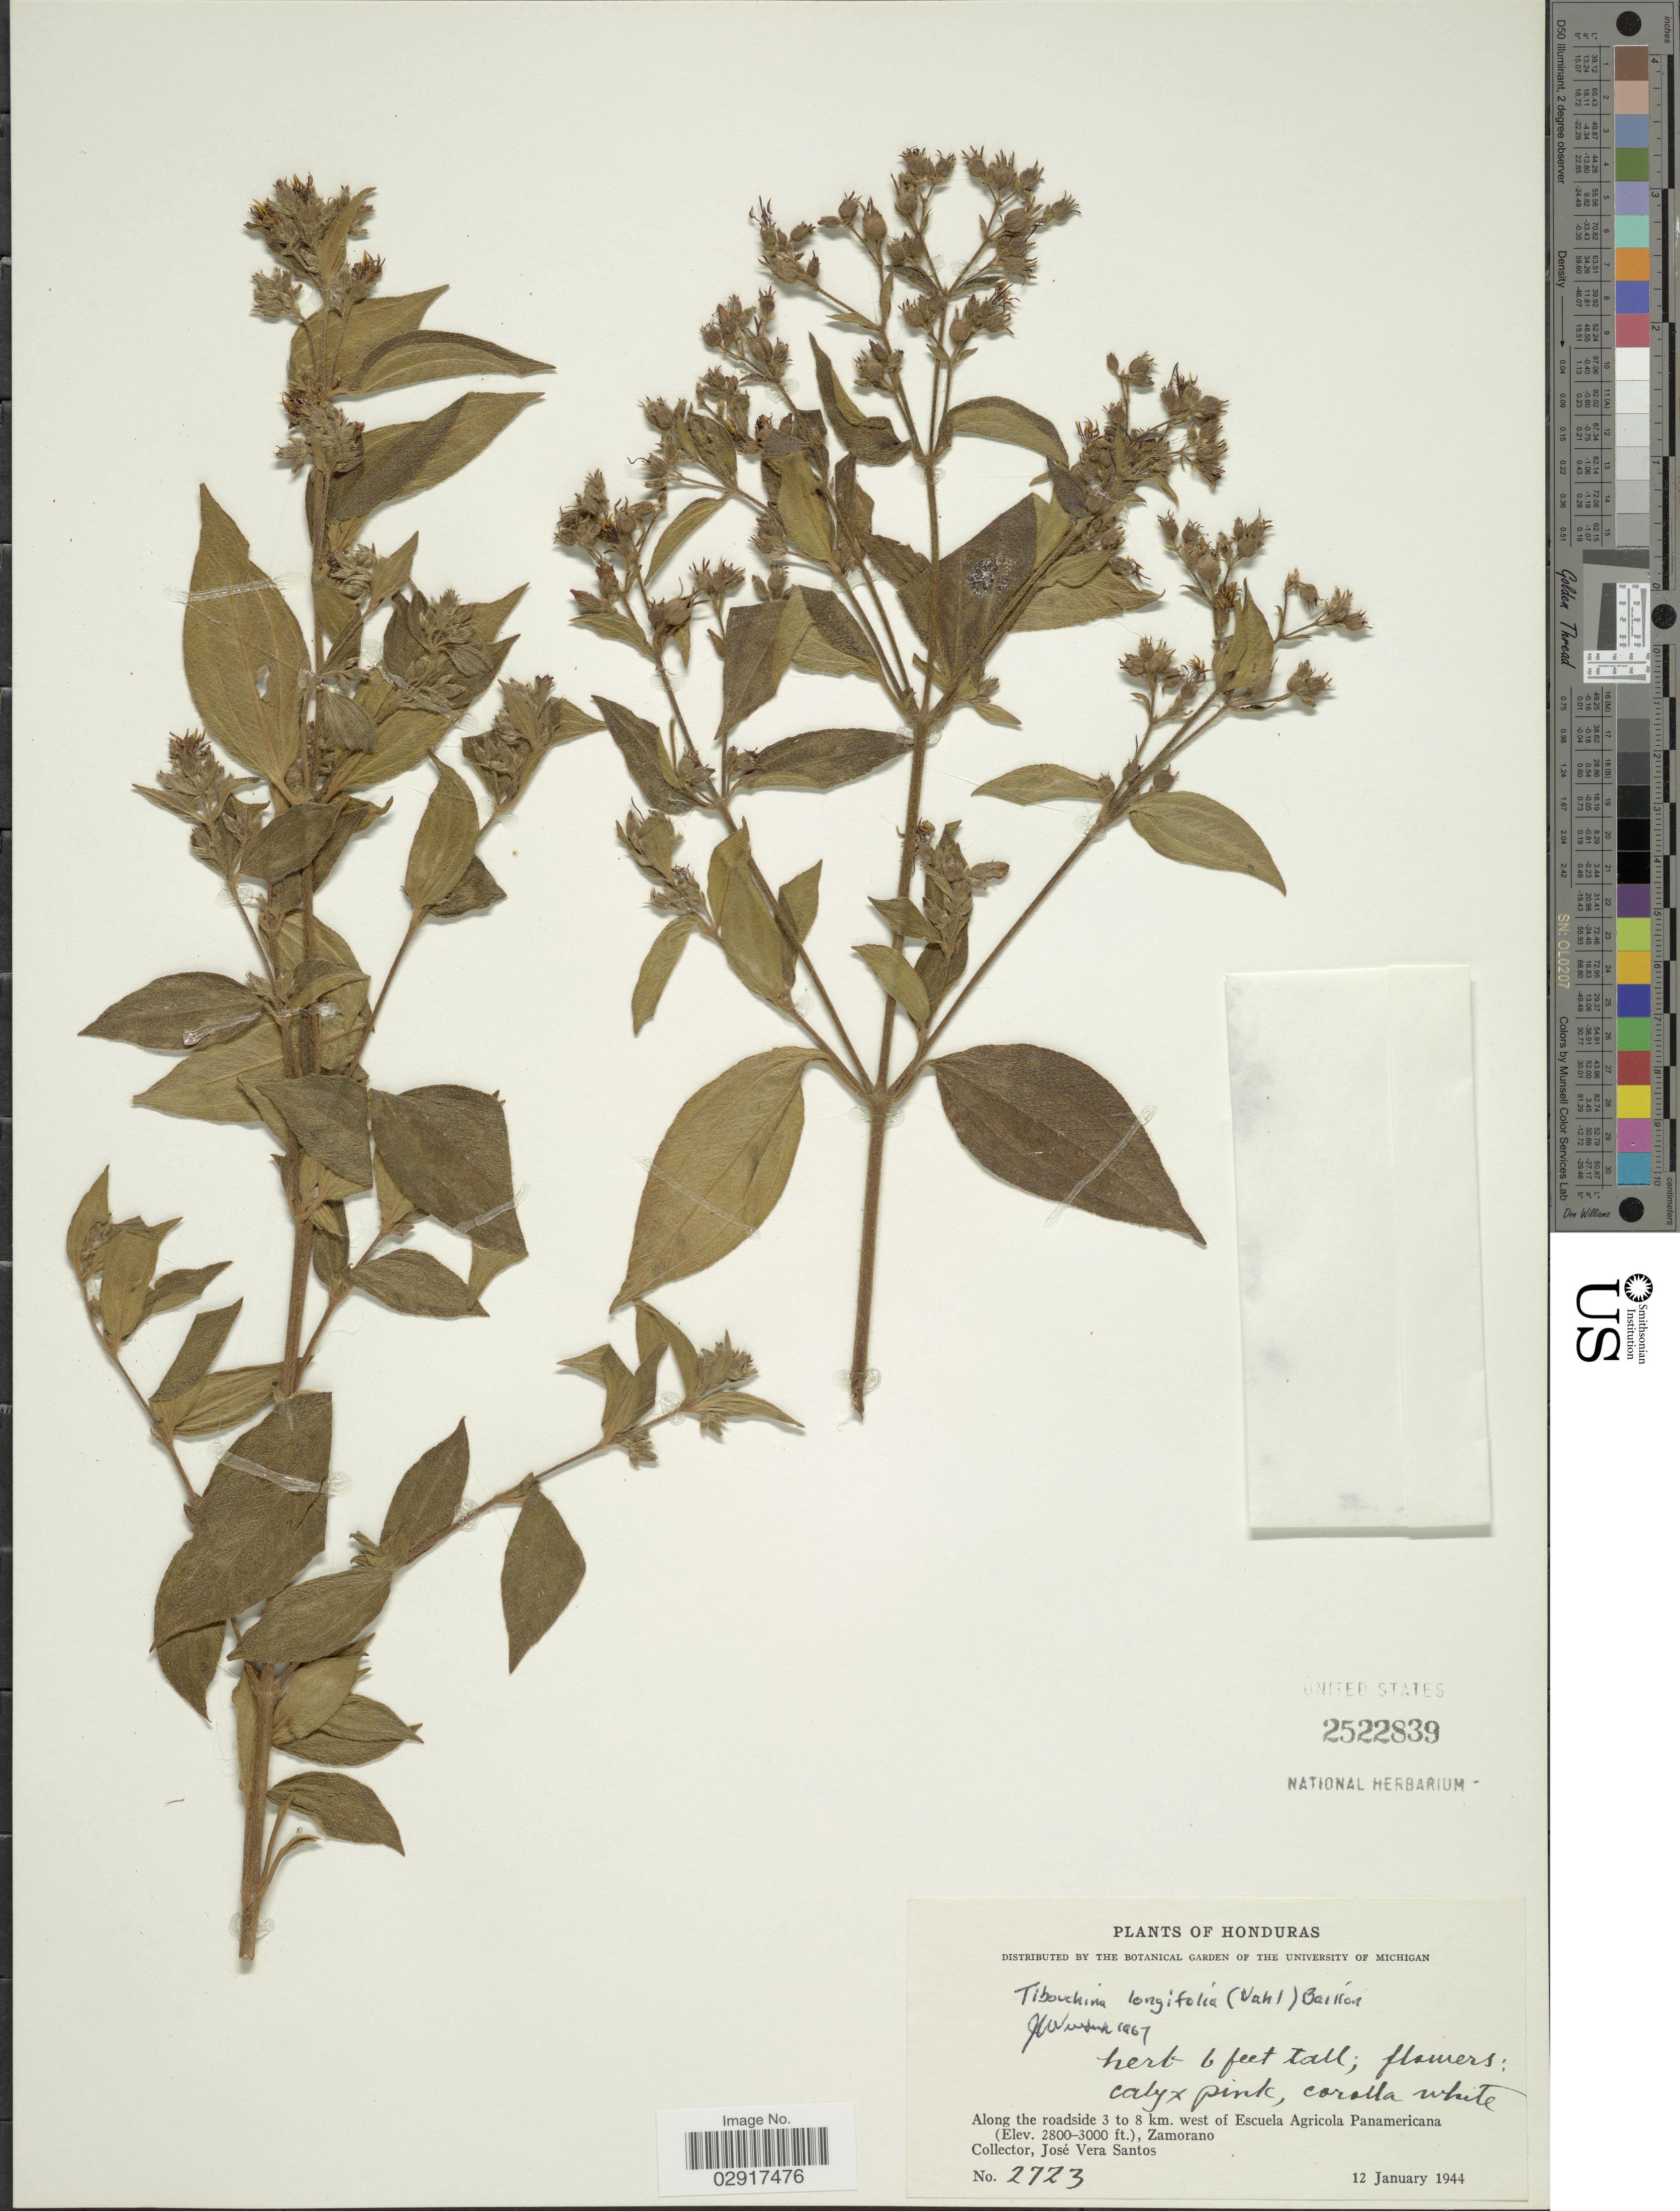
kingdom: Plantae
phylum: Tracheophyta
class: Magnoliopsida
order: Myrtales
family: Melastomataceae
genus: Chaetogastra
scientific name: Chaetogastra longifolia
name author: (Vahl) DC.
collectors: J. V. Santos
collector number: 2723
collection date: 1944-01-12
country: Honduras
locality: Along the roadside 3 to 8 km. west of Escuela Agricola Panamericana, Zamorano.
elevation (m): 853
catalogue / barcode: US 2522839